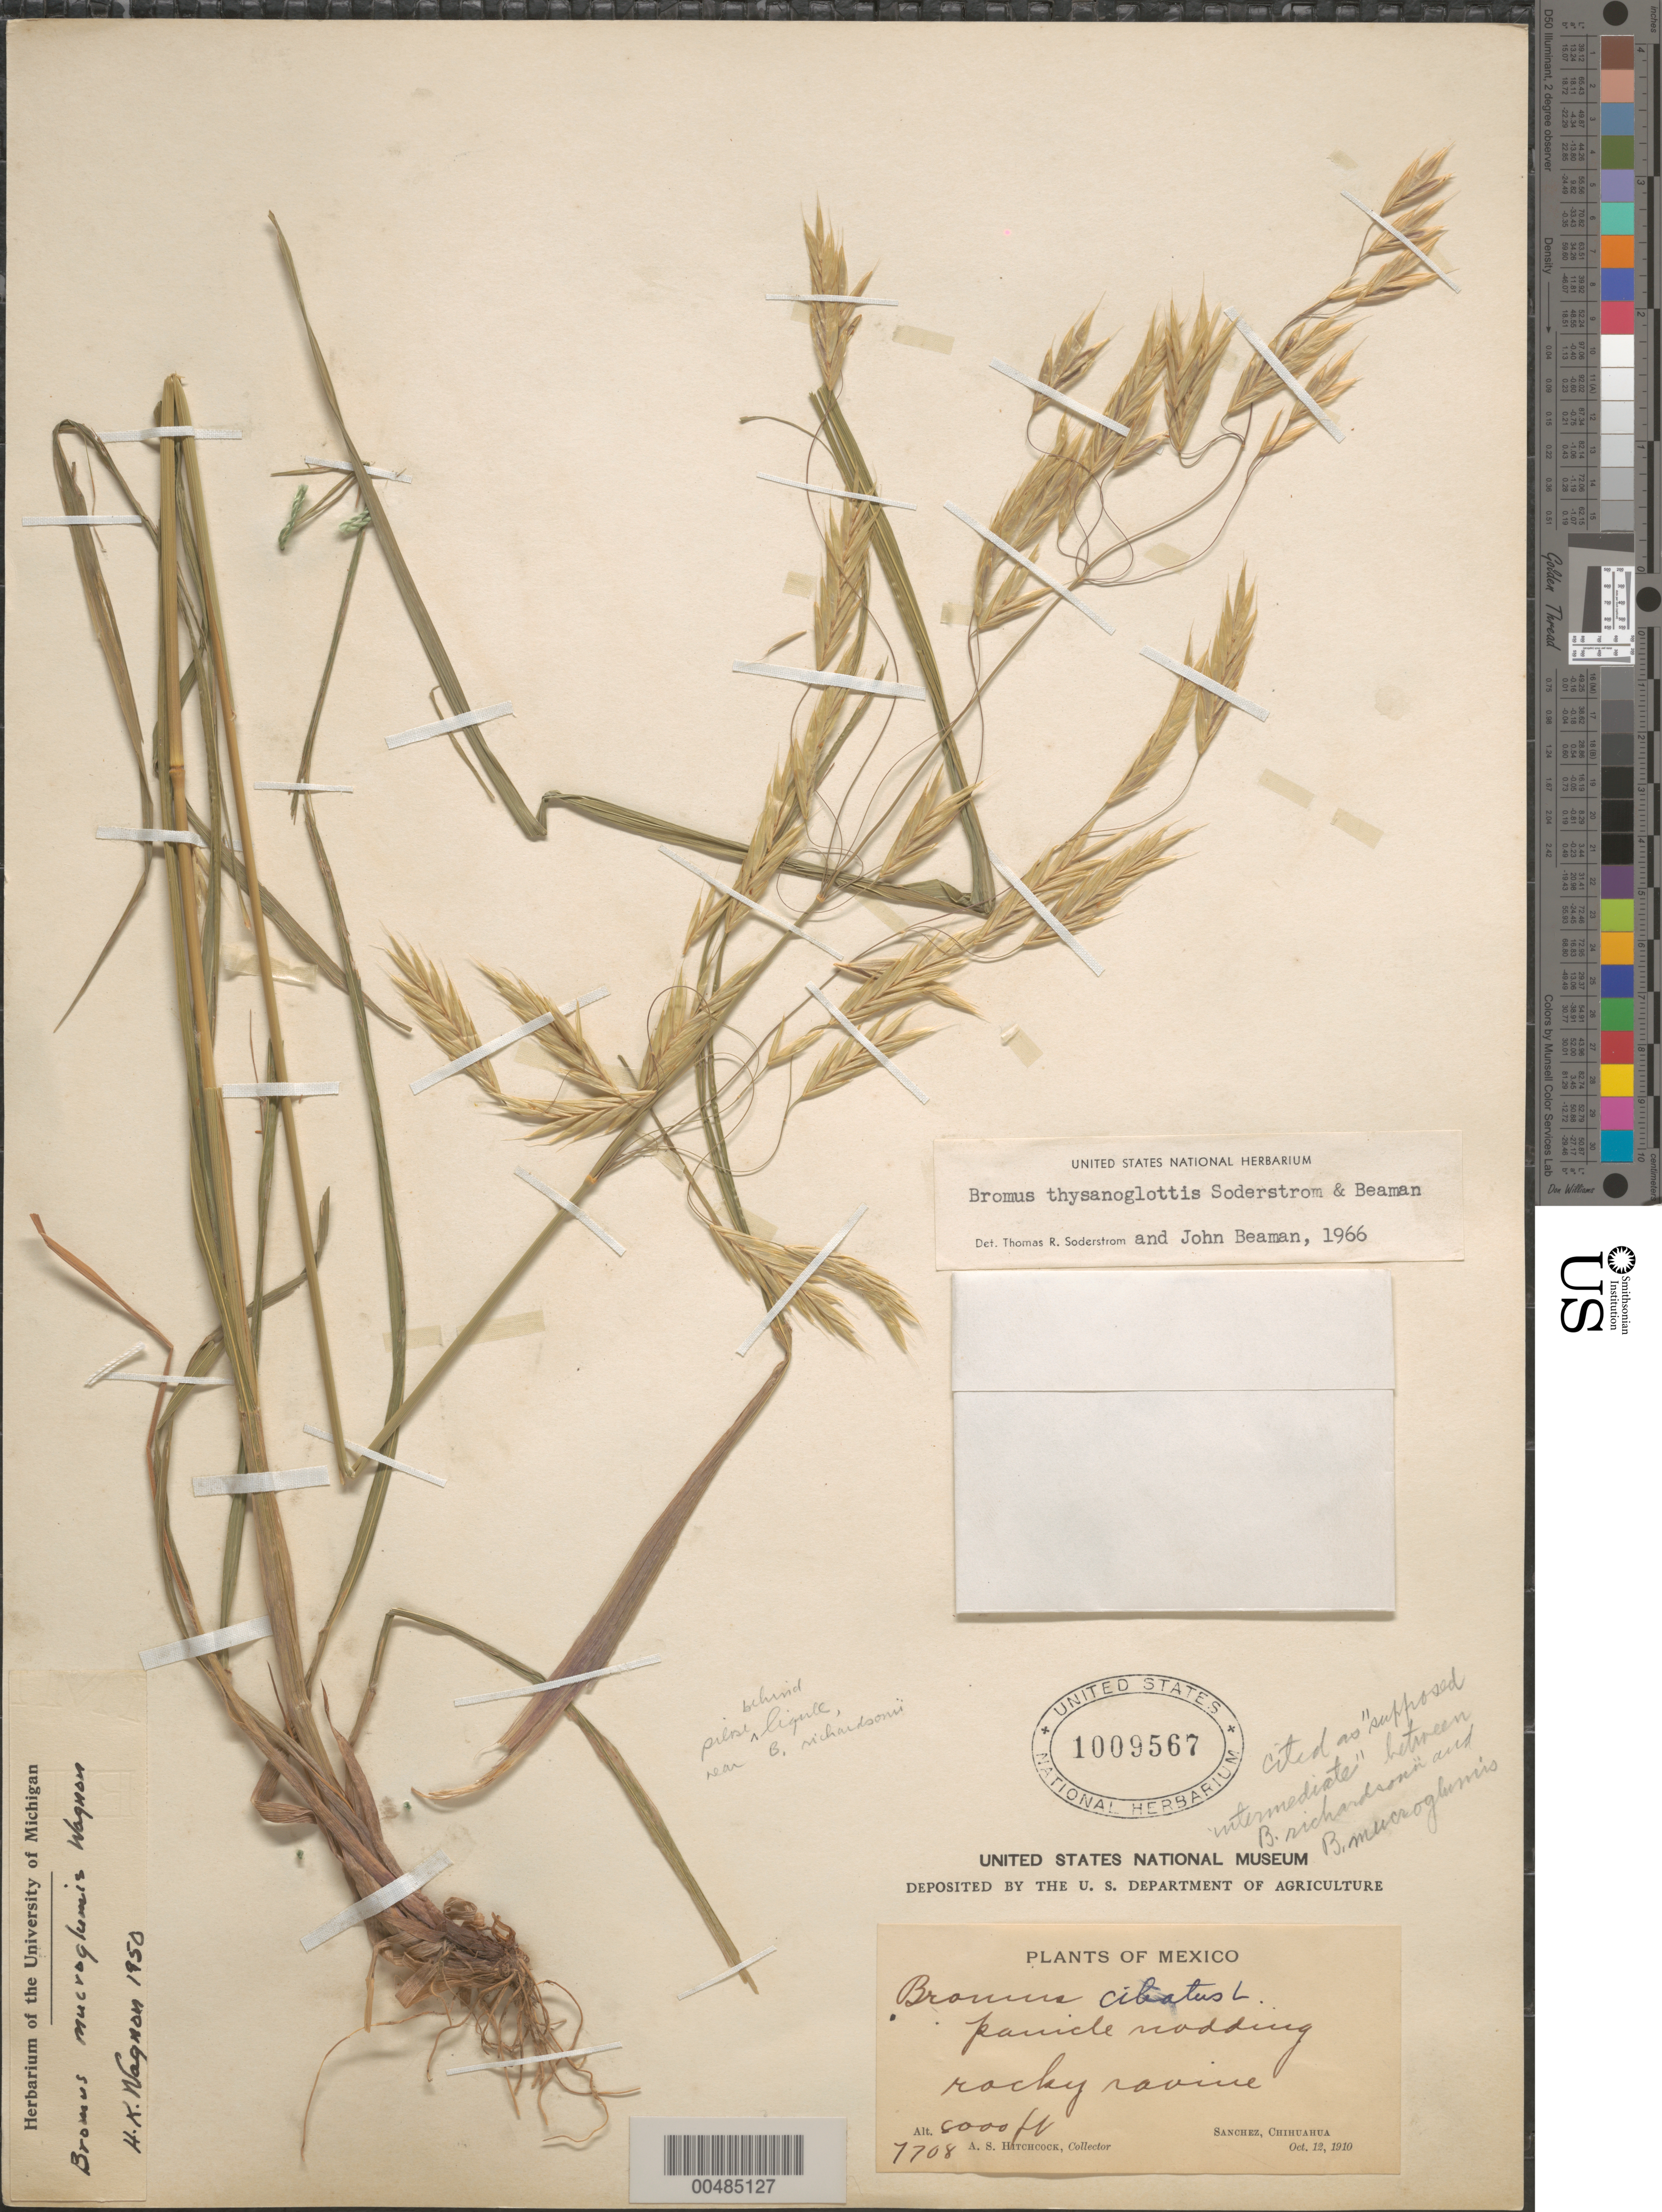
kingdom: Plantae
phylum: Tracheophyta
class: Liliopsida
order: Poales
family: Poaceae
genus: Bromus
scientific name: Bromus thysanoglottis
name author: Soderstr. & Beaman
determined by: Soderstrom, T. R.; Beaman, J. H.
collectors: A. S. Hitchcock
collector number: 7708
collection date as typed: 12 Oct 1910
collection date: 1910-10-12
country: Mexico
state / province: Chihuahua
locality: Sanchez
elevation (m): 2438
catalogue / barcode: US 1009567